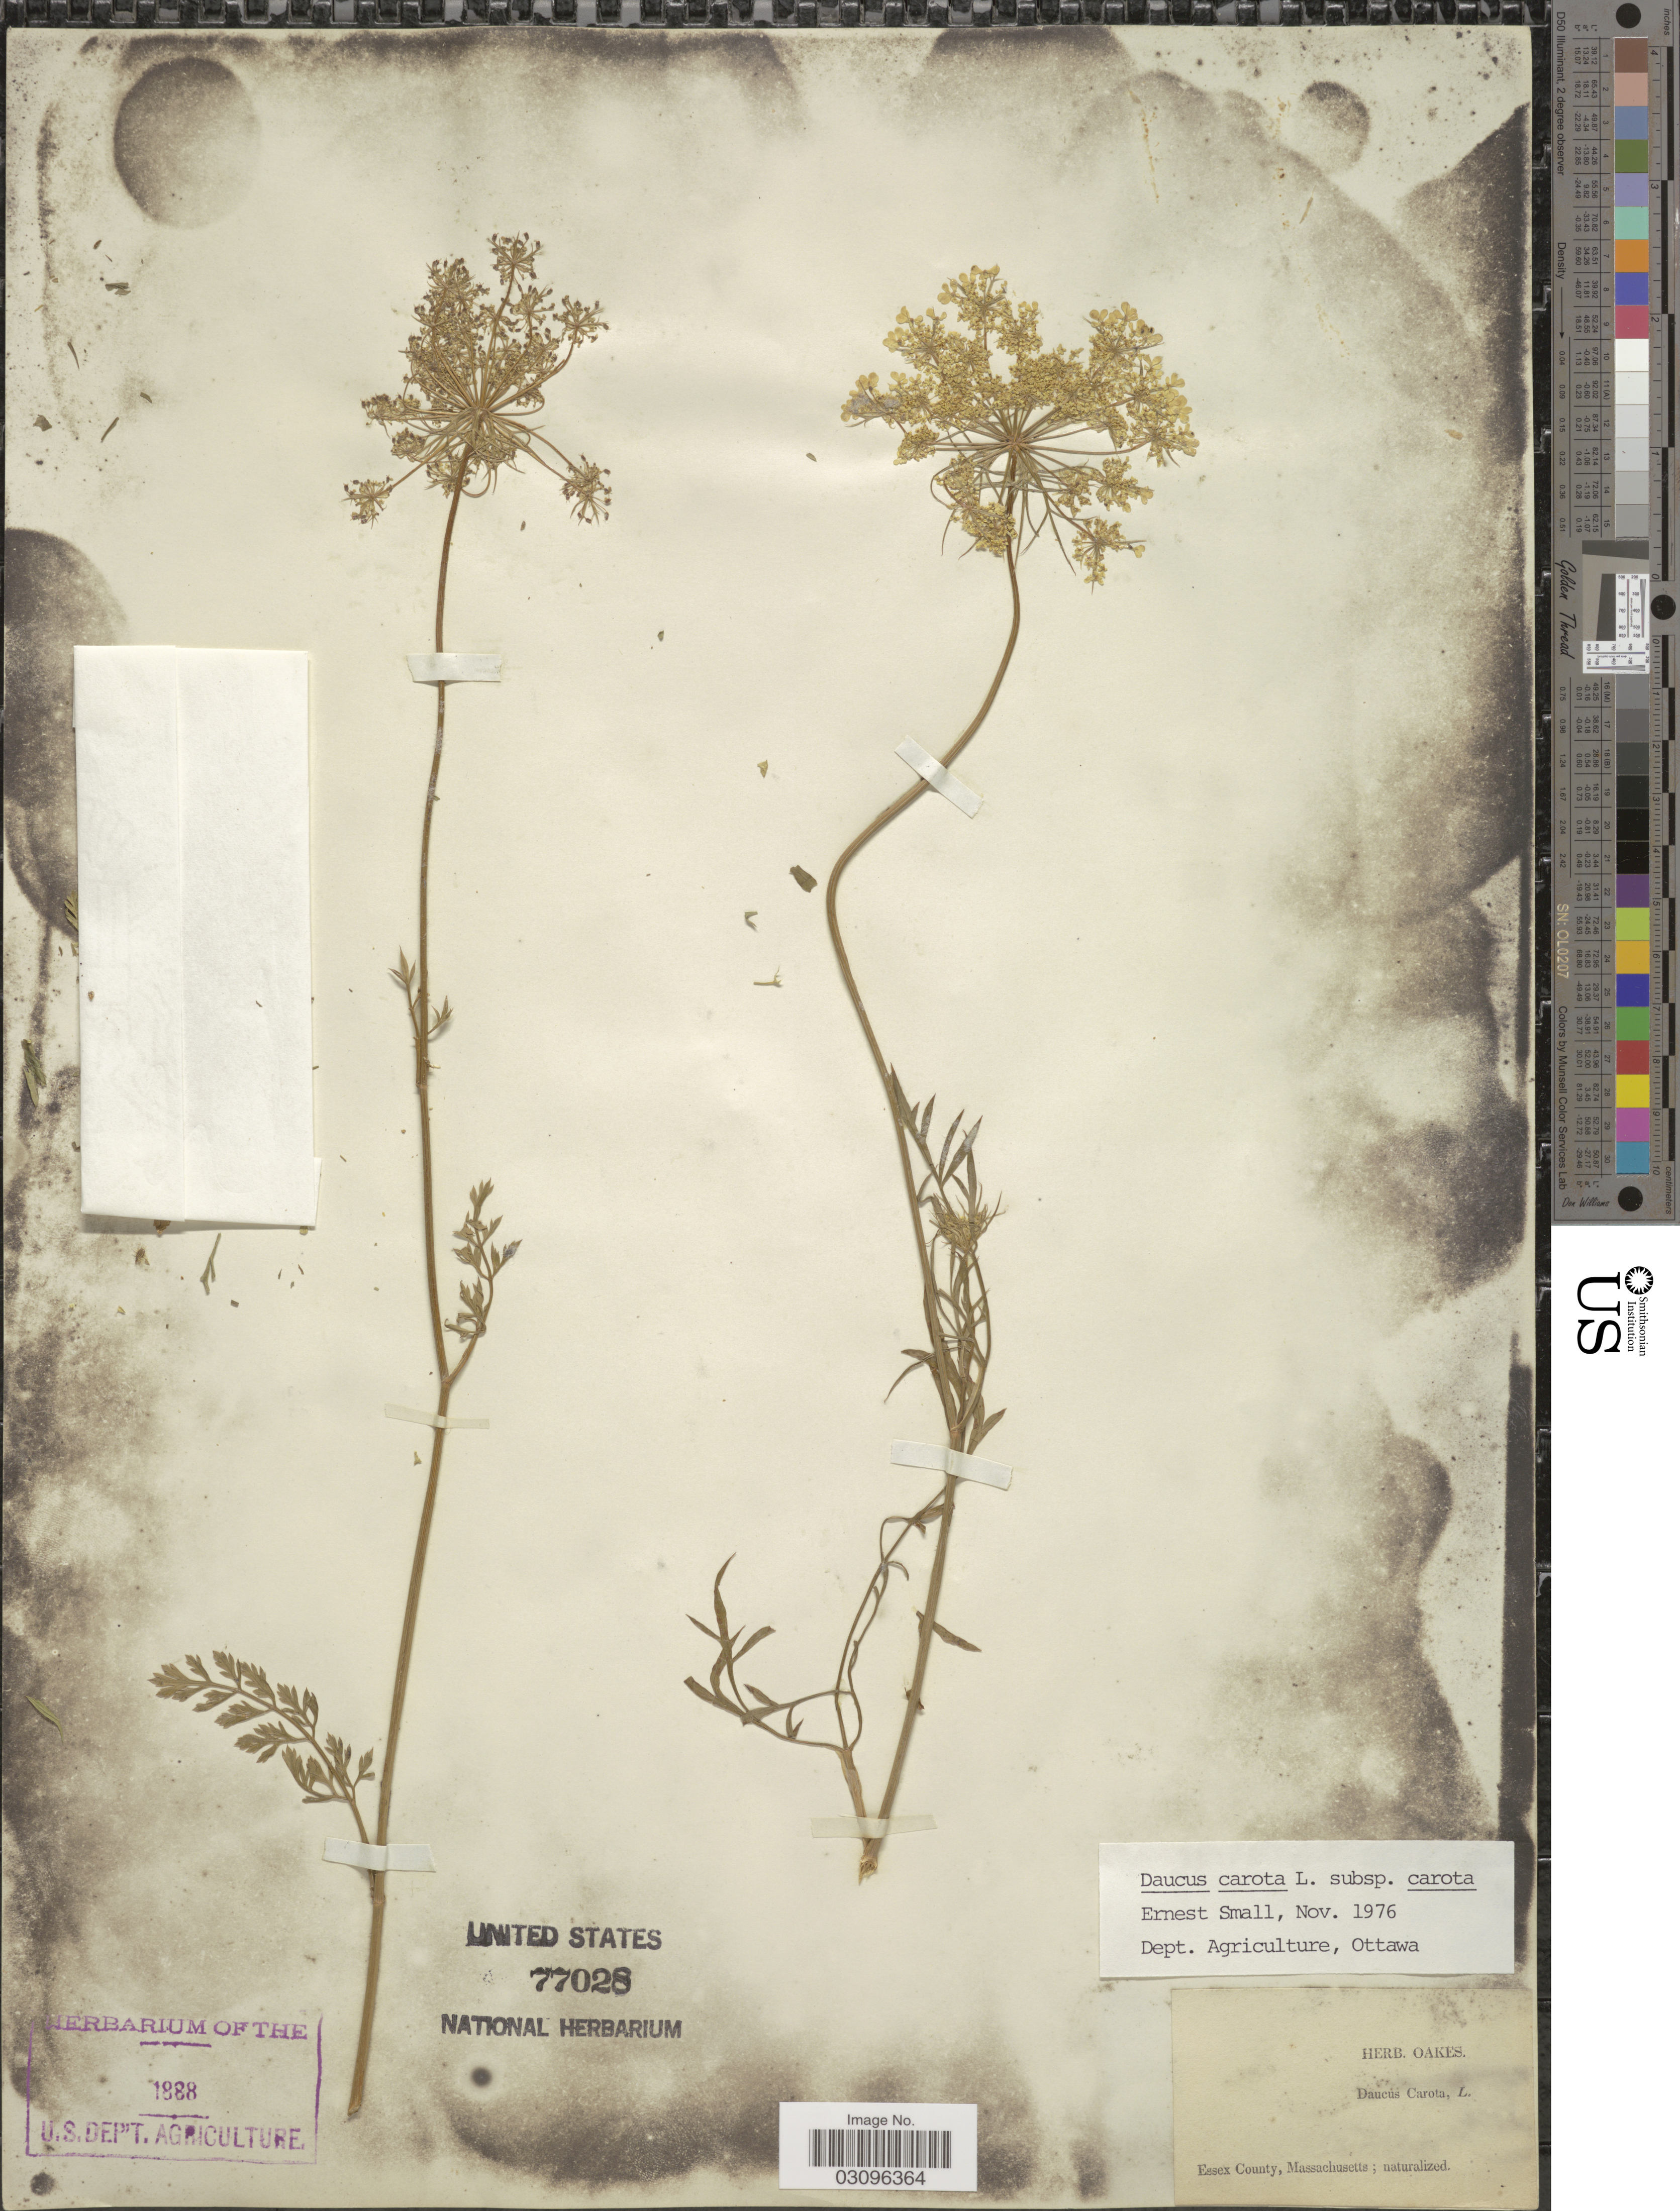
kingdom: Plantae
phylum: Tracheophyta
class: Magnoliopsida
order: Apiales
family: Apiaceae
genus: Daucus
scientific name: Daucus carota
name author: L.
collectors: ex herb. Oakes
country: United States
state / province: Massachusetts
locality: Essex County.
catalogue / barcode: US 77028